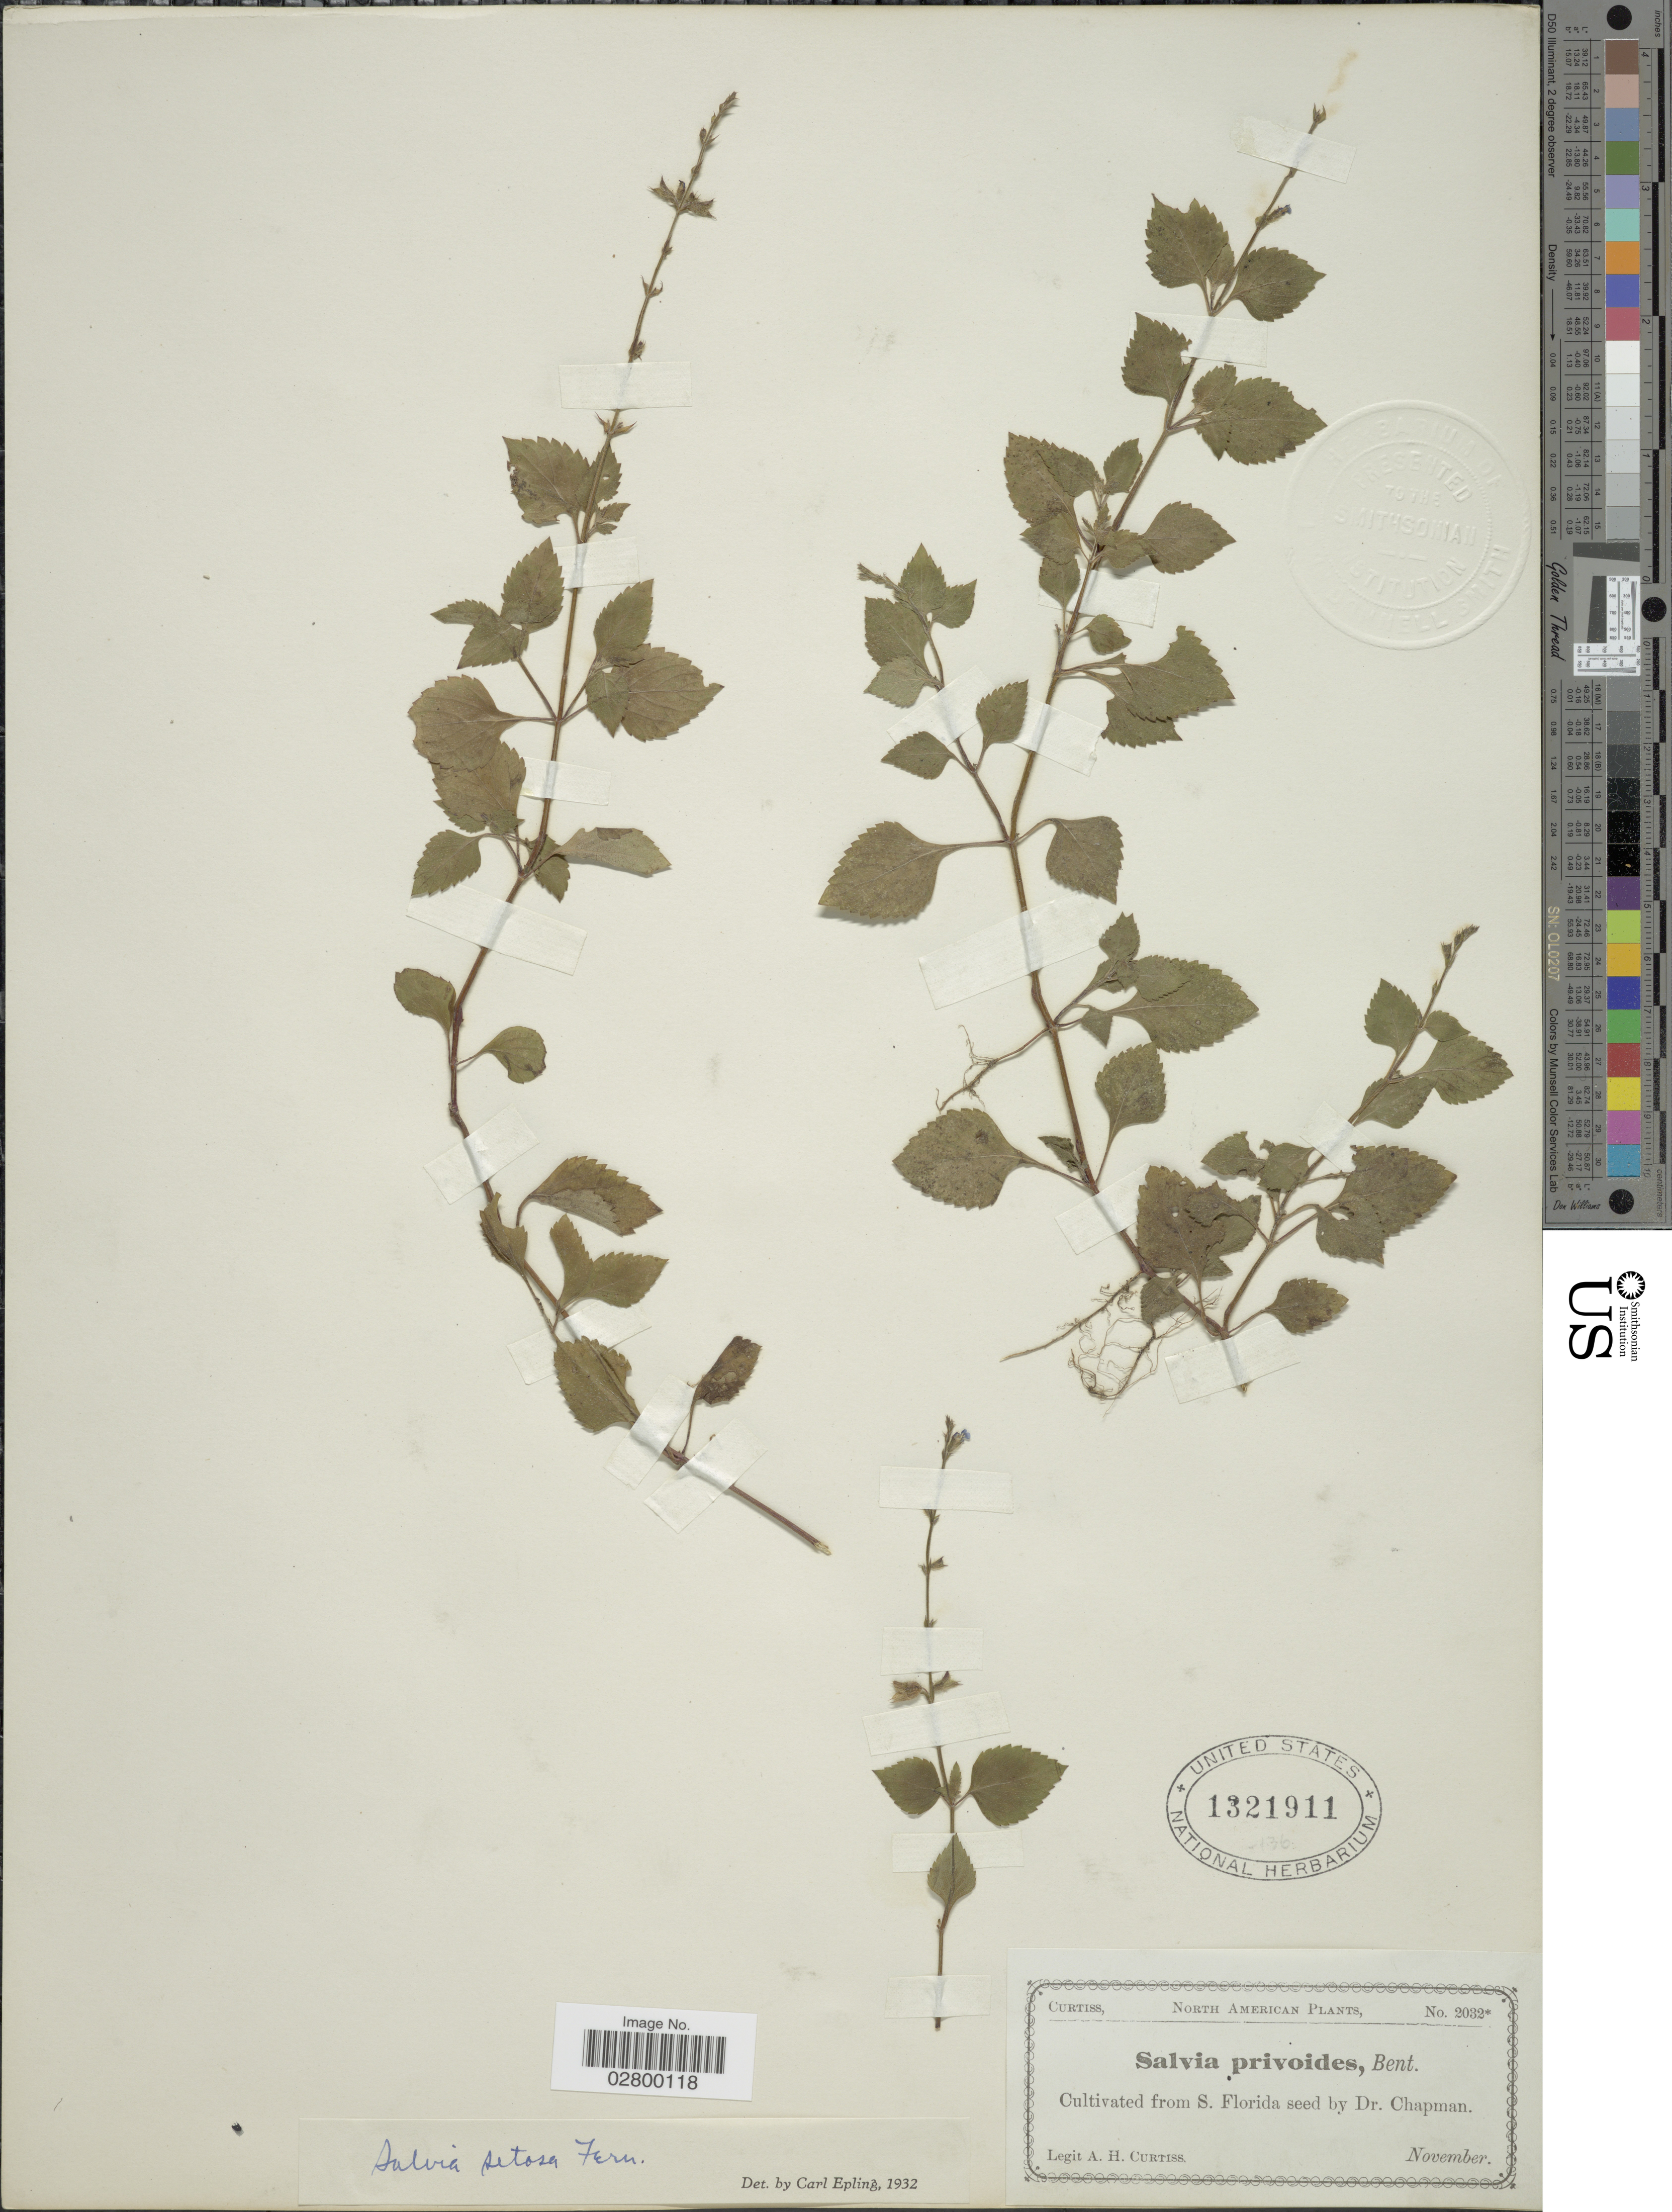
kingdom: Plantae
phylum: Tracheophyta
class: Magnoliopsida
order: Lamiales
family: Lamiaceae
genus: Salvia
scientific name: Salvia setosa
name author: Fernald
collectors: A. H. Curtiss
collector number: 2032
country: United States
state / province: Florida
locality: Cultivated from S. Florida.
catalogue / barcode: US 1321911